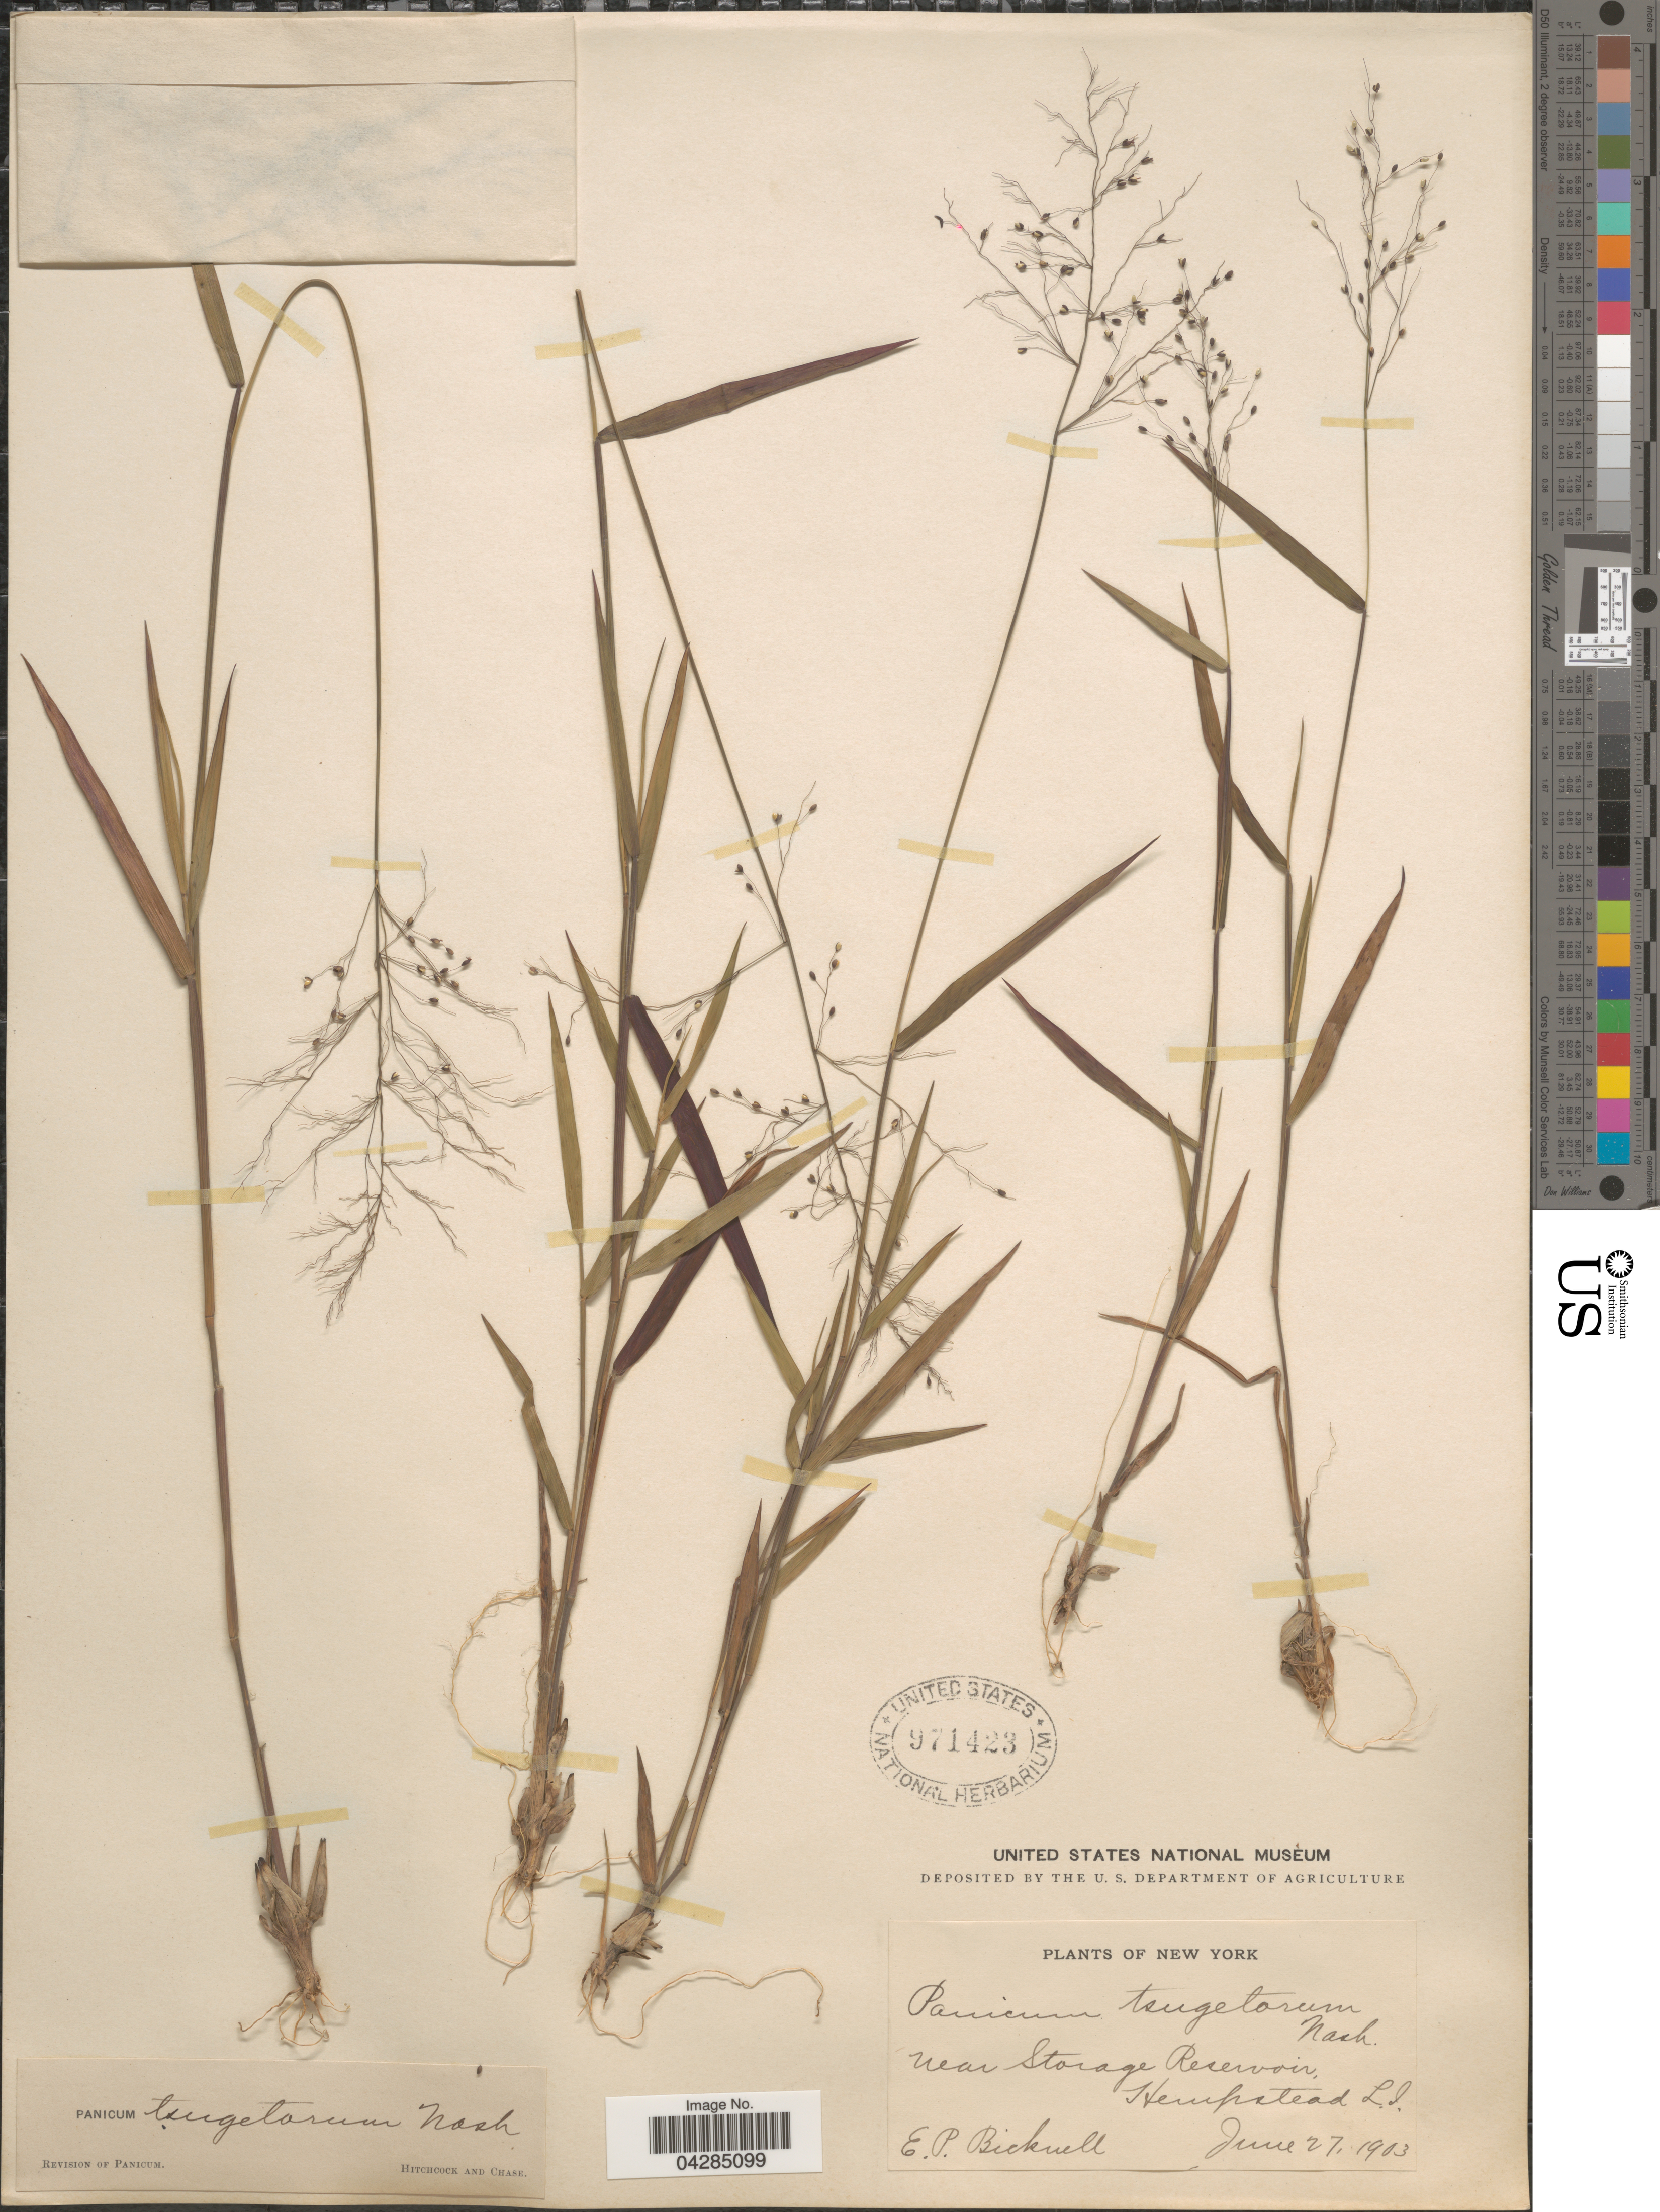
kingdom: Plantae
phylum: Tracheophyta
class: Liliopsida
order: Poales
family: Poaceae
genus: Dichanthelium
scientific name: Dichanthelium portoricense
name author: (Desv. ex Ham.) B.F. Hansen & Wunderlin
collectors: E. P. Bicknell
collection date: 1903-06-27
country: United States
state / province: New York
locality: Near Storage Reservoir, Hempstead L. I.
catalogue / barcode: US 971423